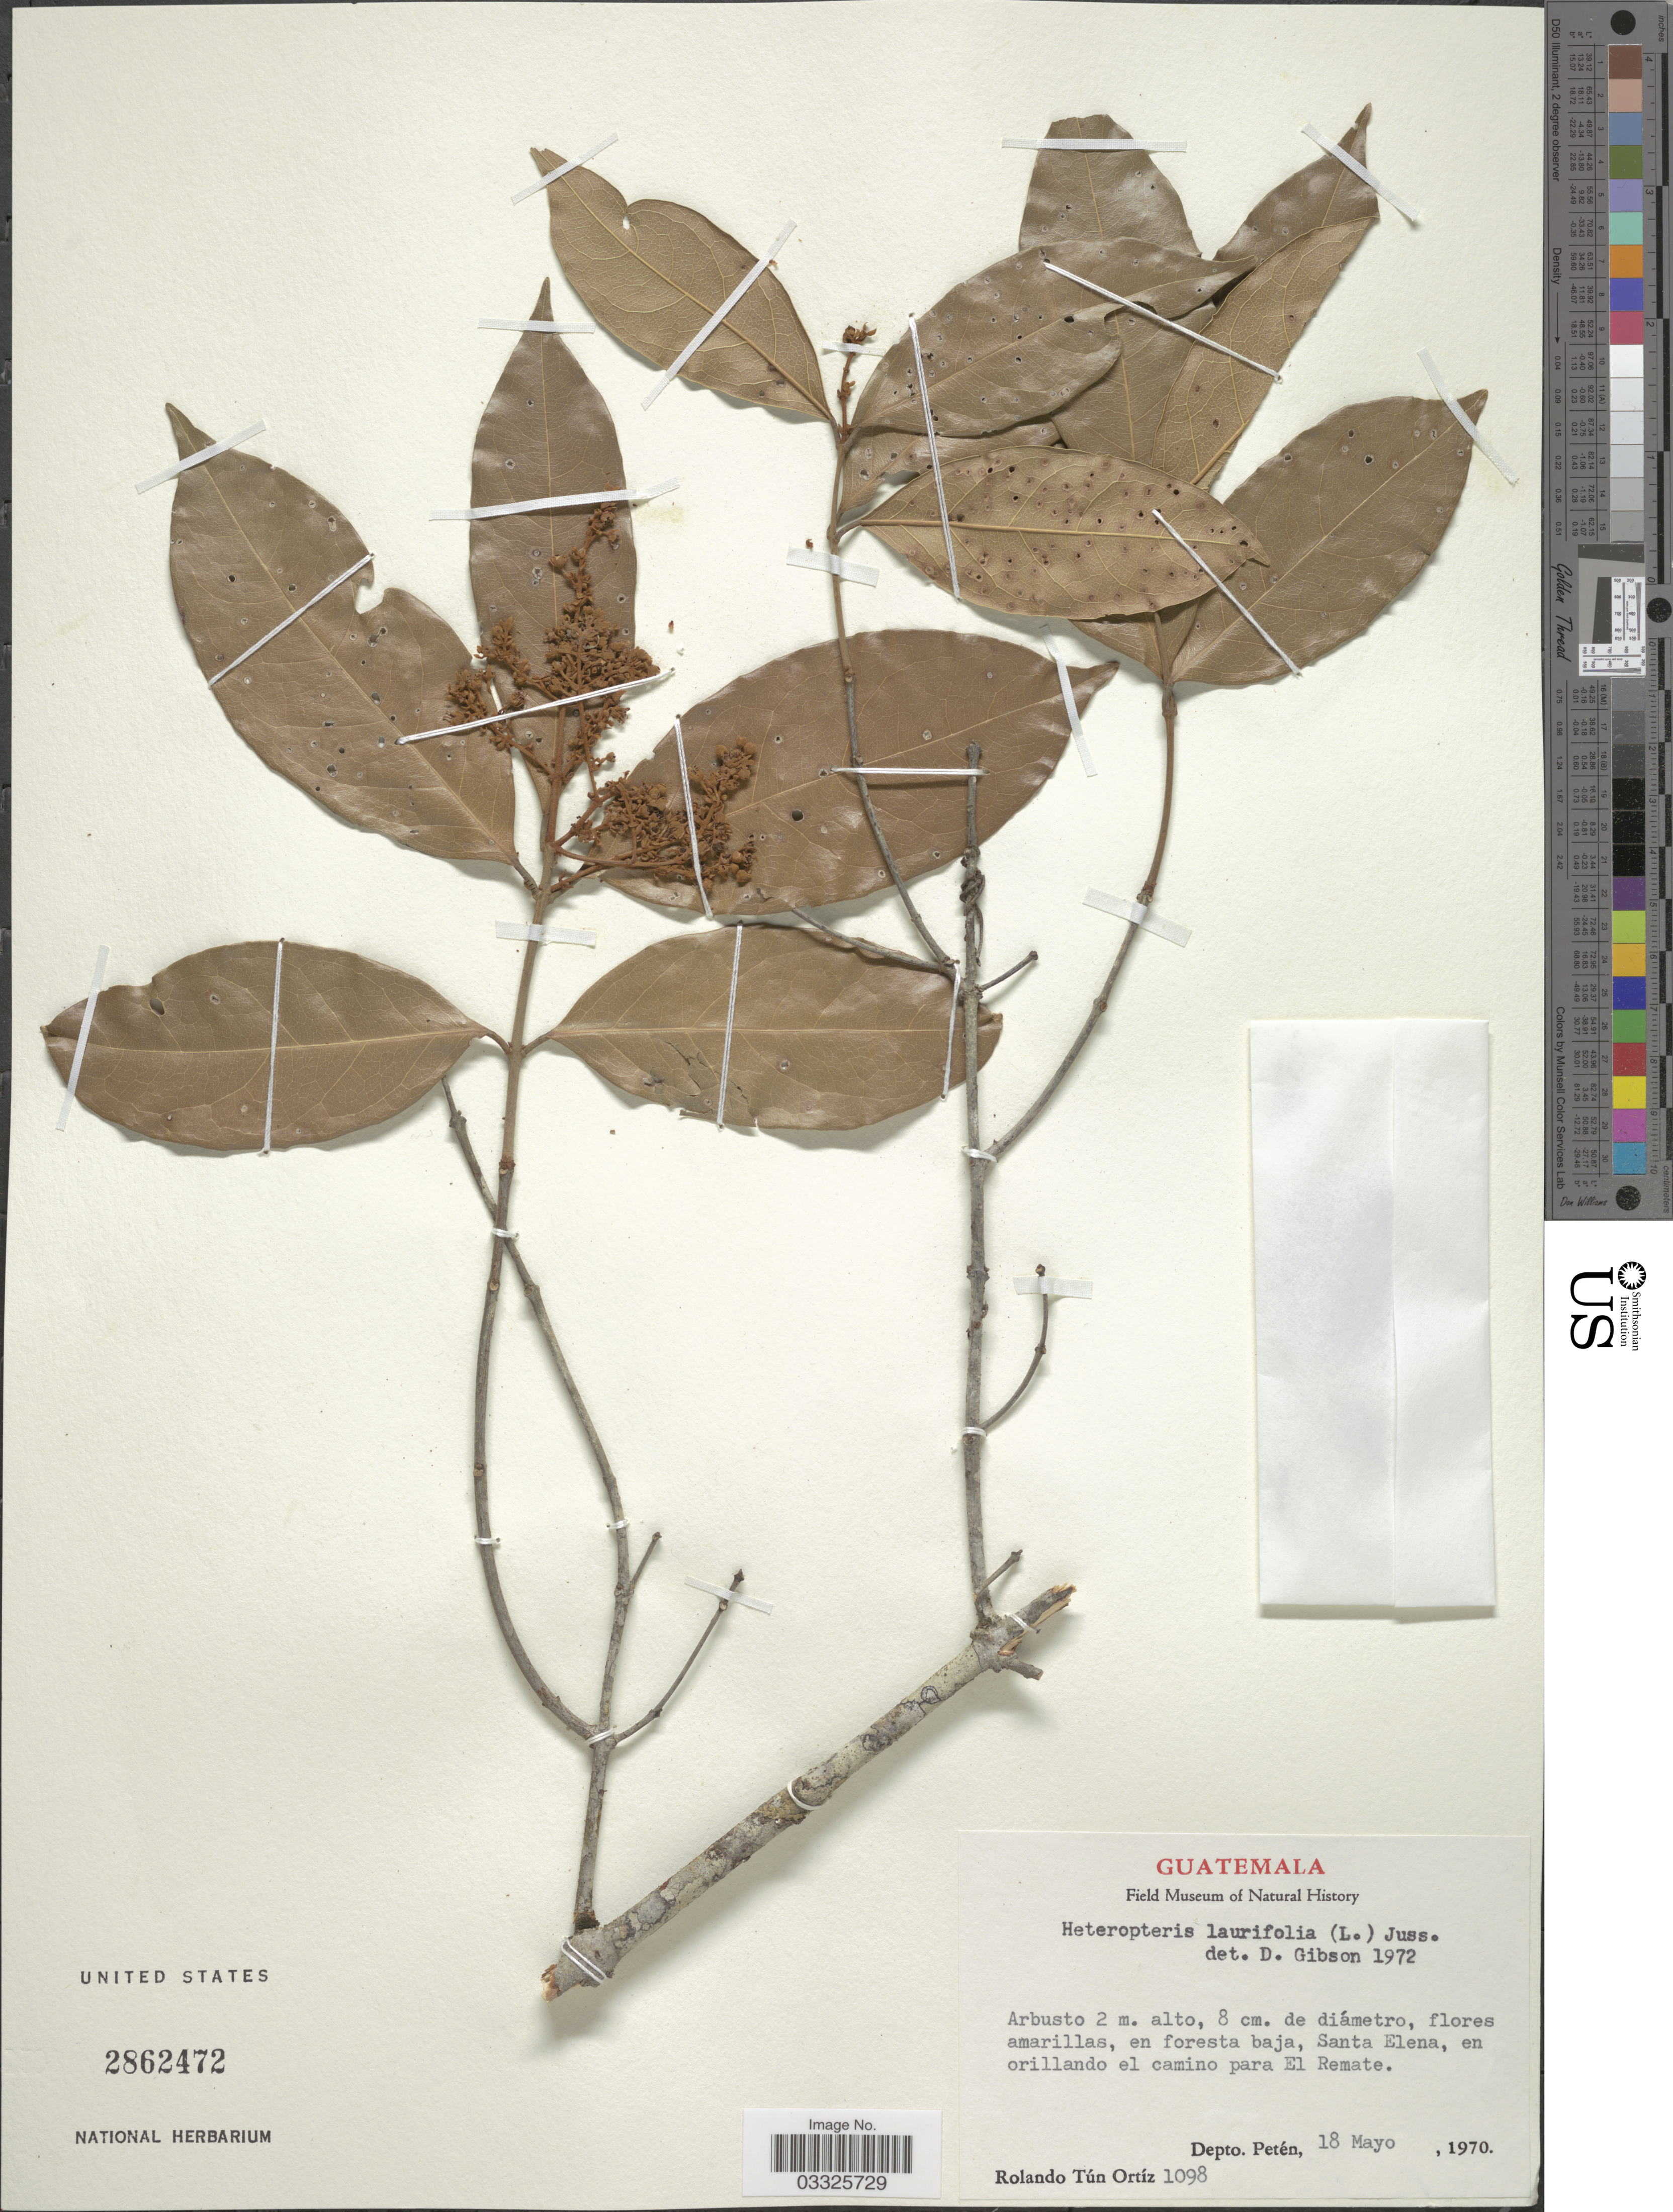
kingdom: Plantae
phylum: Tracheophyta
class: Magnoliopsida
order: Malpighiales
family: Malpighiaceae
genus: Heteropterys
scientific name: Heteropterys laurifolia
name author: (L.) A. Juss.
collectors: R. T. Ortíz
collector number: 1098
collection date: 1970-05-18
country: Guatemala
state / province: El Petén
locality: Santa Elena, en orillando el camino para El Remate. Depto. Petén.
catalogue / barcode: US 2862472